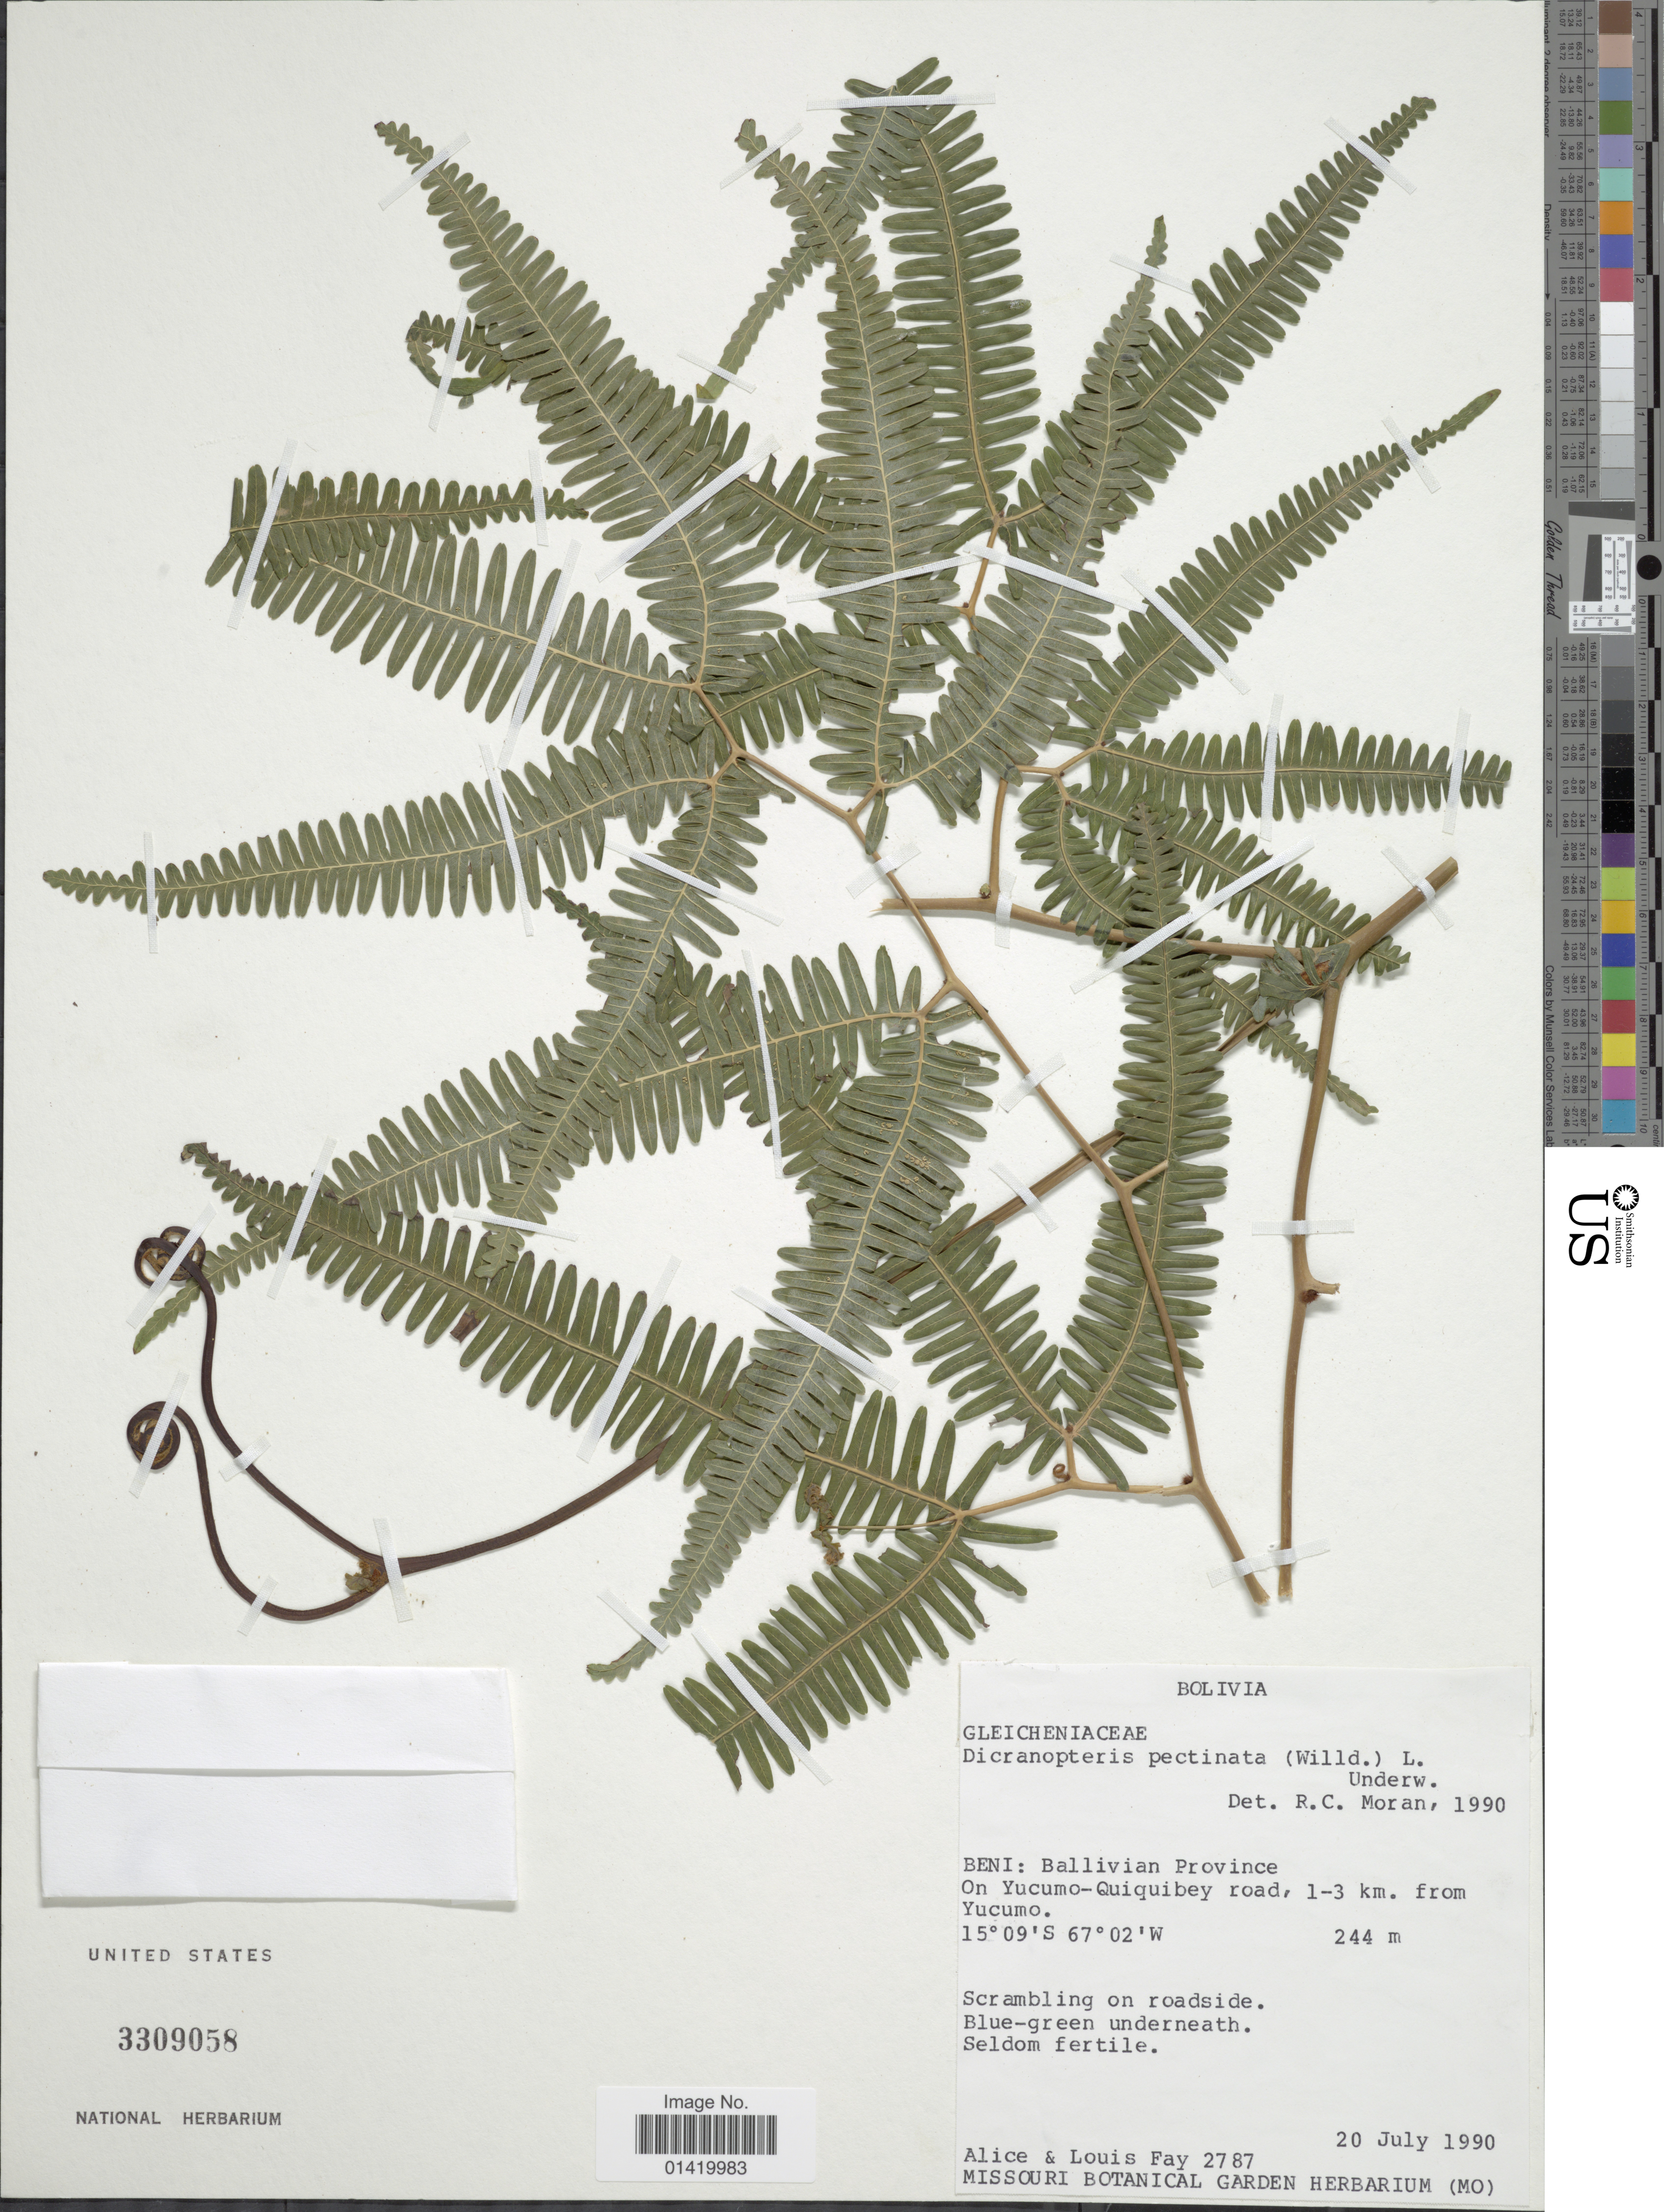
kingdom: Plantae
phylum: Tracheophyta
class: Polypodiopsida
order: Gleicheniales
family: Gleicheniaceae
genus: Gleichenella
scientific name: Gleichenella pectinata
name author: (Willd.) Ching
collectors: A. Fay & L. Fay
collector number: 2787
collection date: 1990-07-20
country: Bolivia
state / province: Beni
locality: Ballivian Province. On Yucumo-Quiquibey road, 1-3 km. from Yucumo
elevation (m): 244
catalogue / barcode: US 3309058